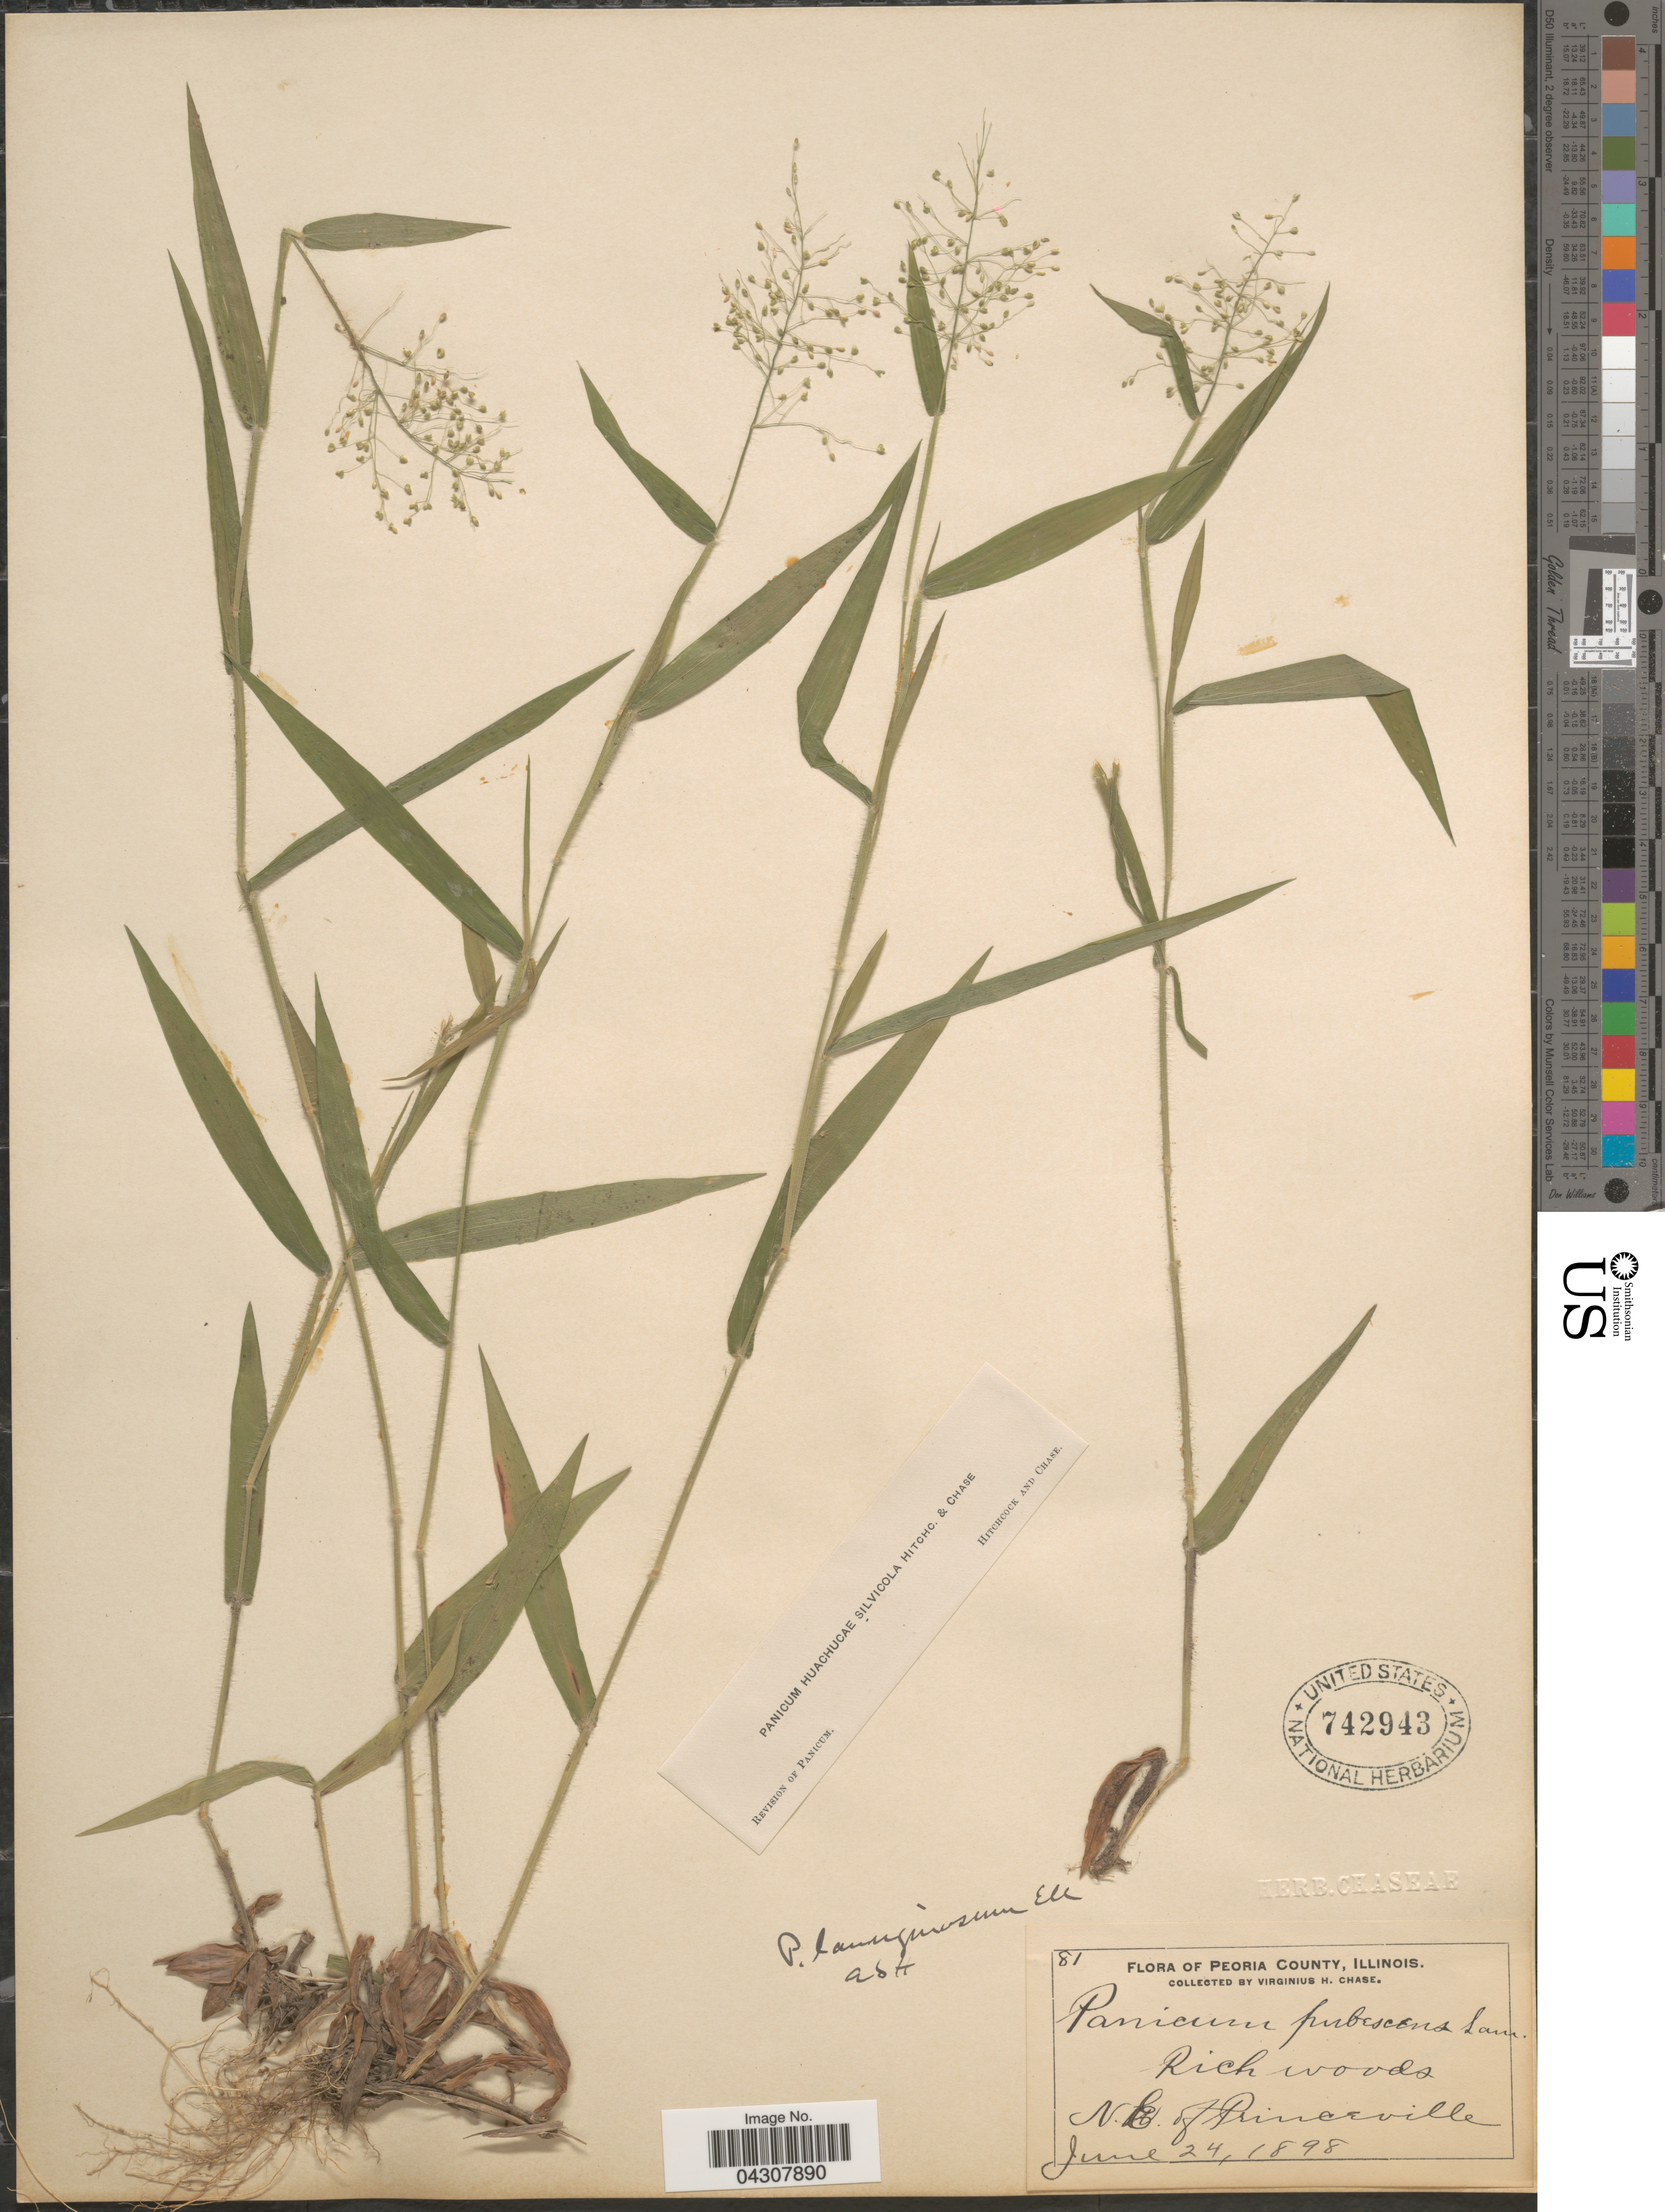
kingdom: Plantae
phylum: Tracheophyta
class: Liliopsida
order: Poales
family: Poaceae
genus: Dichanthelium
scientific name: Dichanthelium acuminatum var. acuminatum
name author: (Sw.) Gould & C.A. Clark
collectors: V. H. Chase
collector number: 81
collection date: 1898-06-24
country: United States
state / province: Illinois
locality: Peoria County. N. E. of Princeville.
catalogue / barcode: US 742943